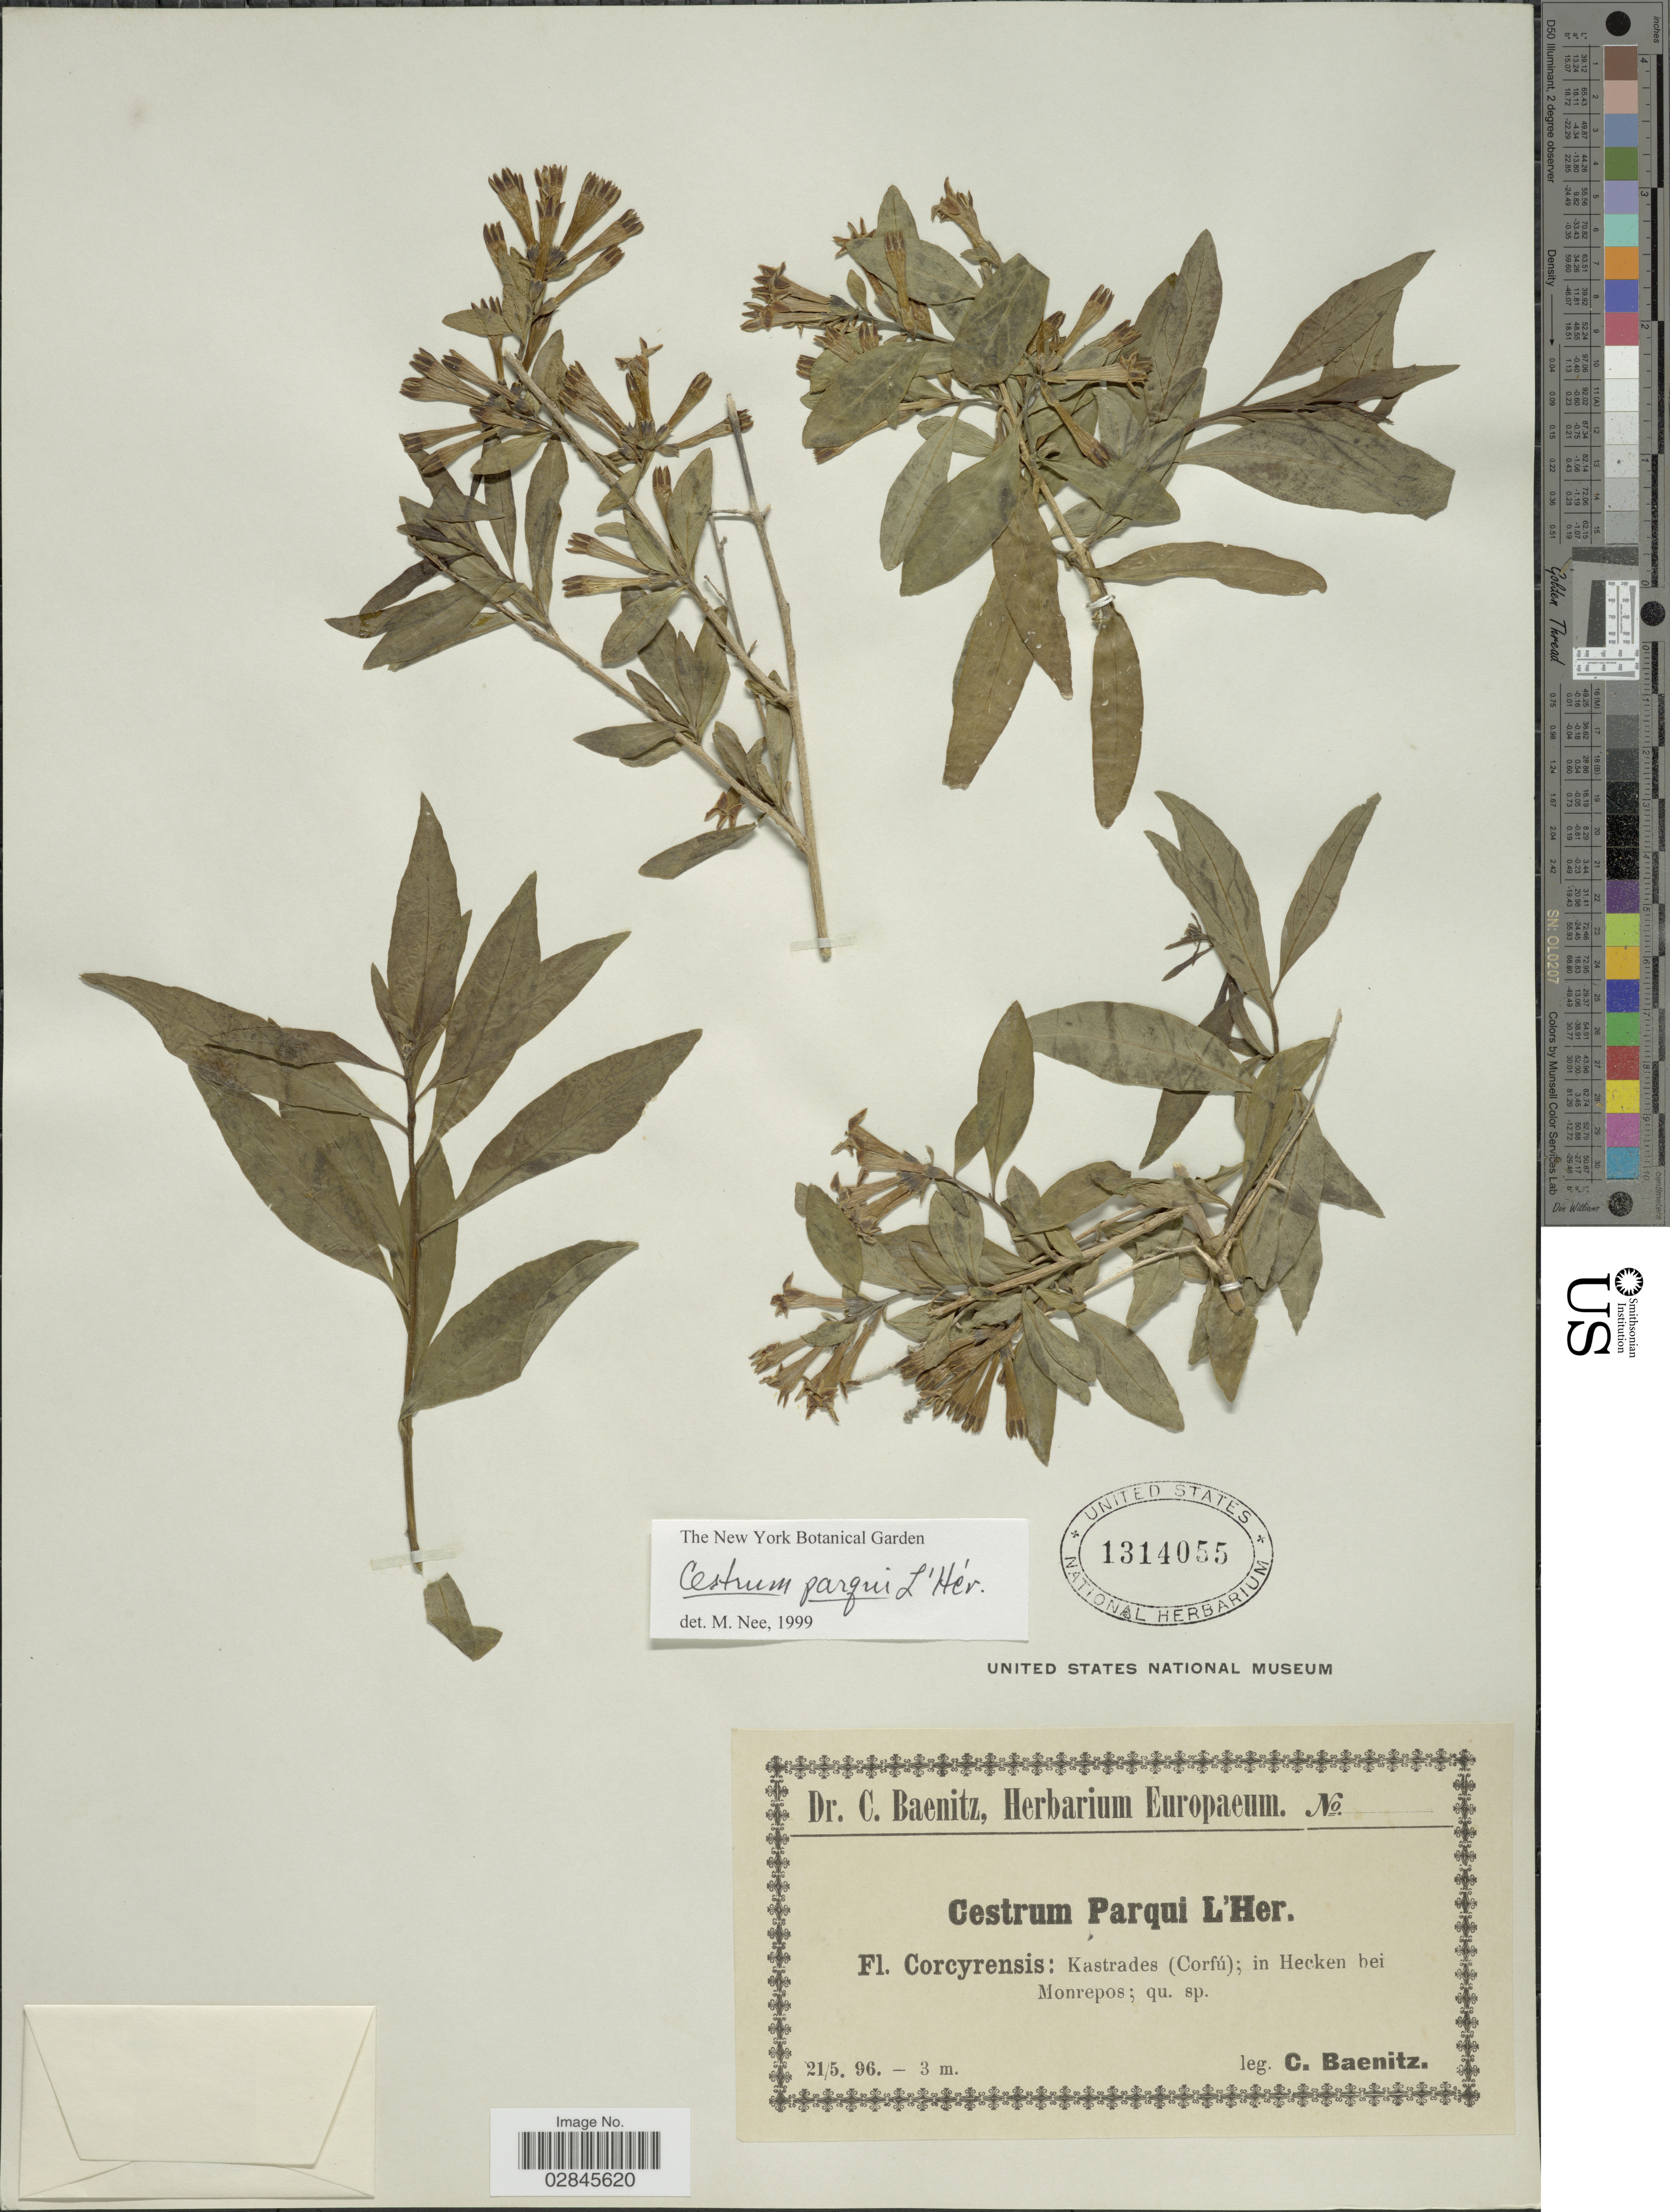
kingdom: Plantae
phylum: Tracheophyta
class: Magnoliopsida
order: Solanales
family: Solanaceae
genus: Cestrum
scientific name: Cestrum parqui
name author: L'Hér.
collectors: C. G. Baenitz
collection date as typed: Transcribed d/m/y: 21/5/96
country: Greece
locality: Corcyrensis: Kastrades (Corfú); in Hecken bei Monrepos.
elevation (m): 3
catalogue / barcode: US 1314055